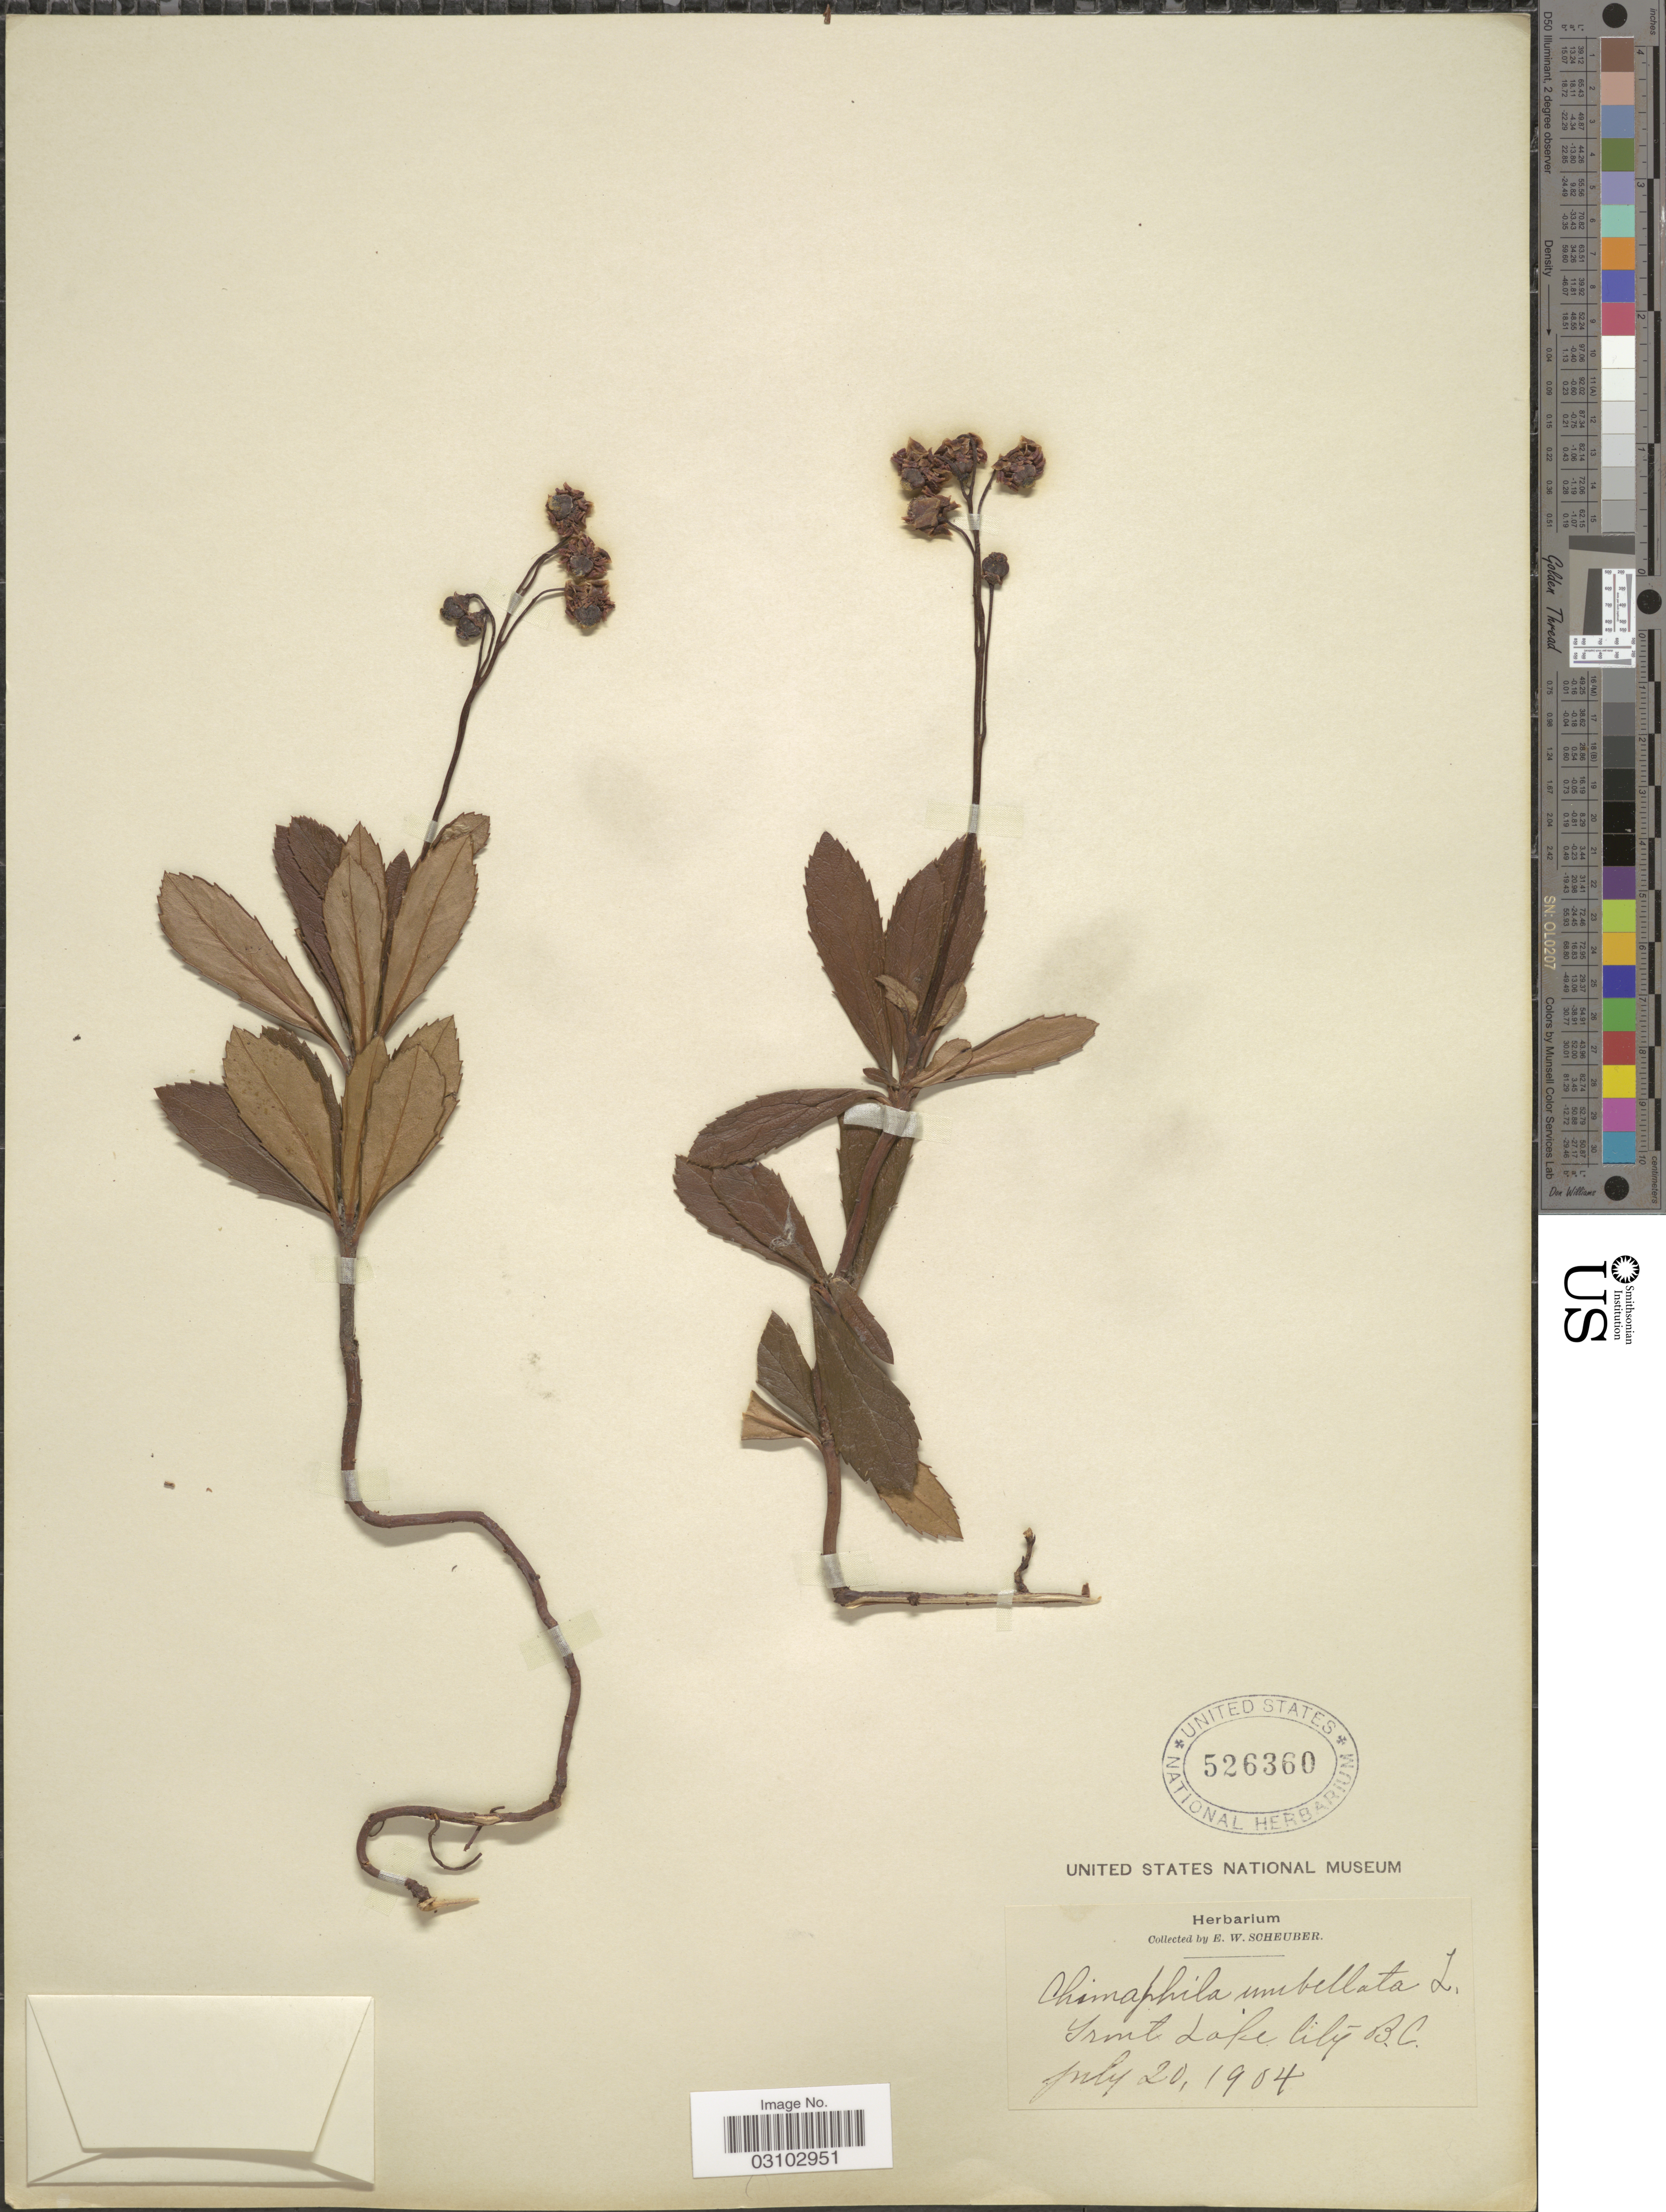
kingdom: Plantae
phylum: Tracheophyta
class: Magnoliopsida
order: Ericales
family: Ericaceae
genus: Chimaphila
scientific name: Chimaphila umbellata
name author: (L.) W.P.C. Barton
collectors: E. Scheuber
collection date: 1904-07-20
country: Canada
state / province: British Columbia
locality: Trout Lake City.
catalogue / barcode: US 526360